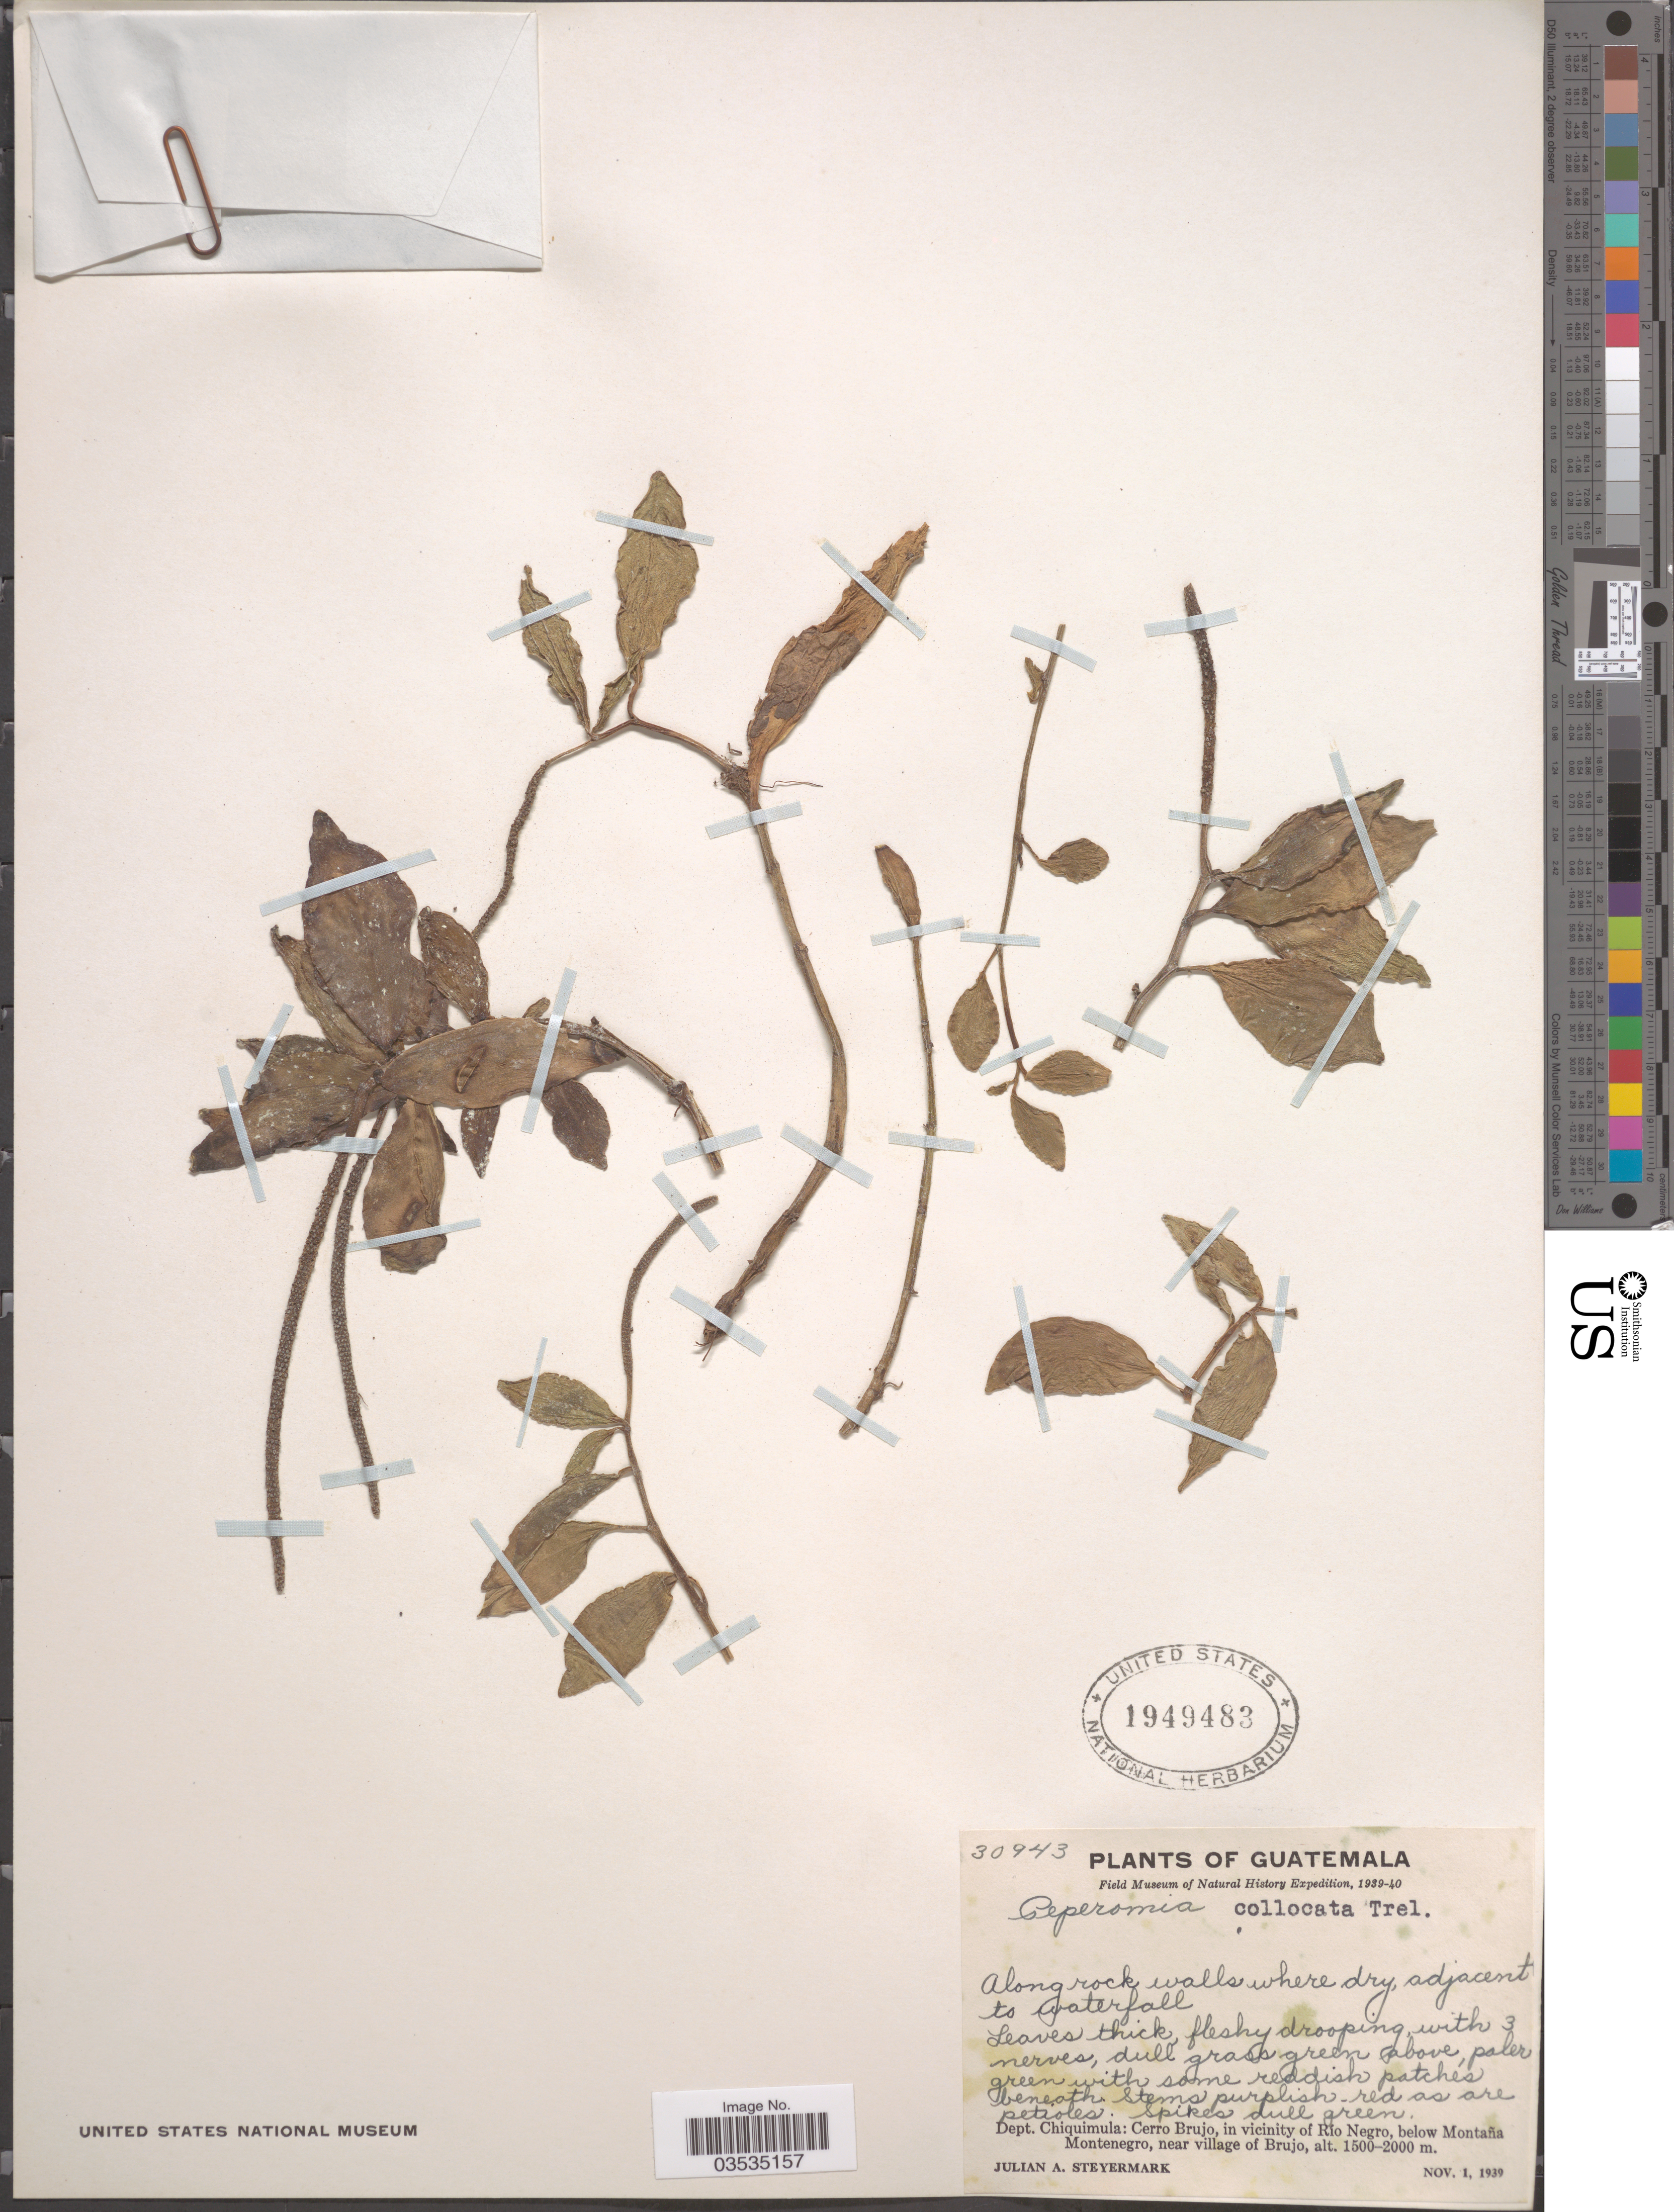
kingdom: Plantae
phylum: Tracheophyta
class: Magnoliopsida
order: Piperales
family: Piperaceae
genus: Peperomia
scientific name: Peperomia san-joseana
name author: C. DC.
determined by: Jiménez, José Estaban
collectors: J. Steyermark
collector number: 30943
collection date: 1939-11-01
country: Guatemala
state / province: Chiquimula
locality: Dept. Chiquimula: Cerro Brujo, in vicinity of Río Negro, below Montaña Montenegro, near village of Brujo.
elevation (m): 1500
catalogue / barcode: US 1949483